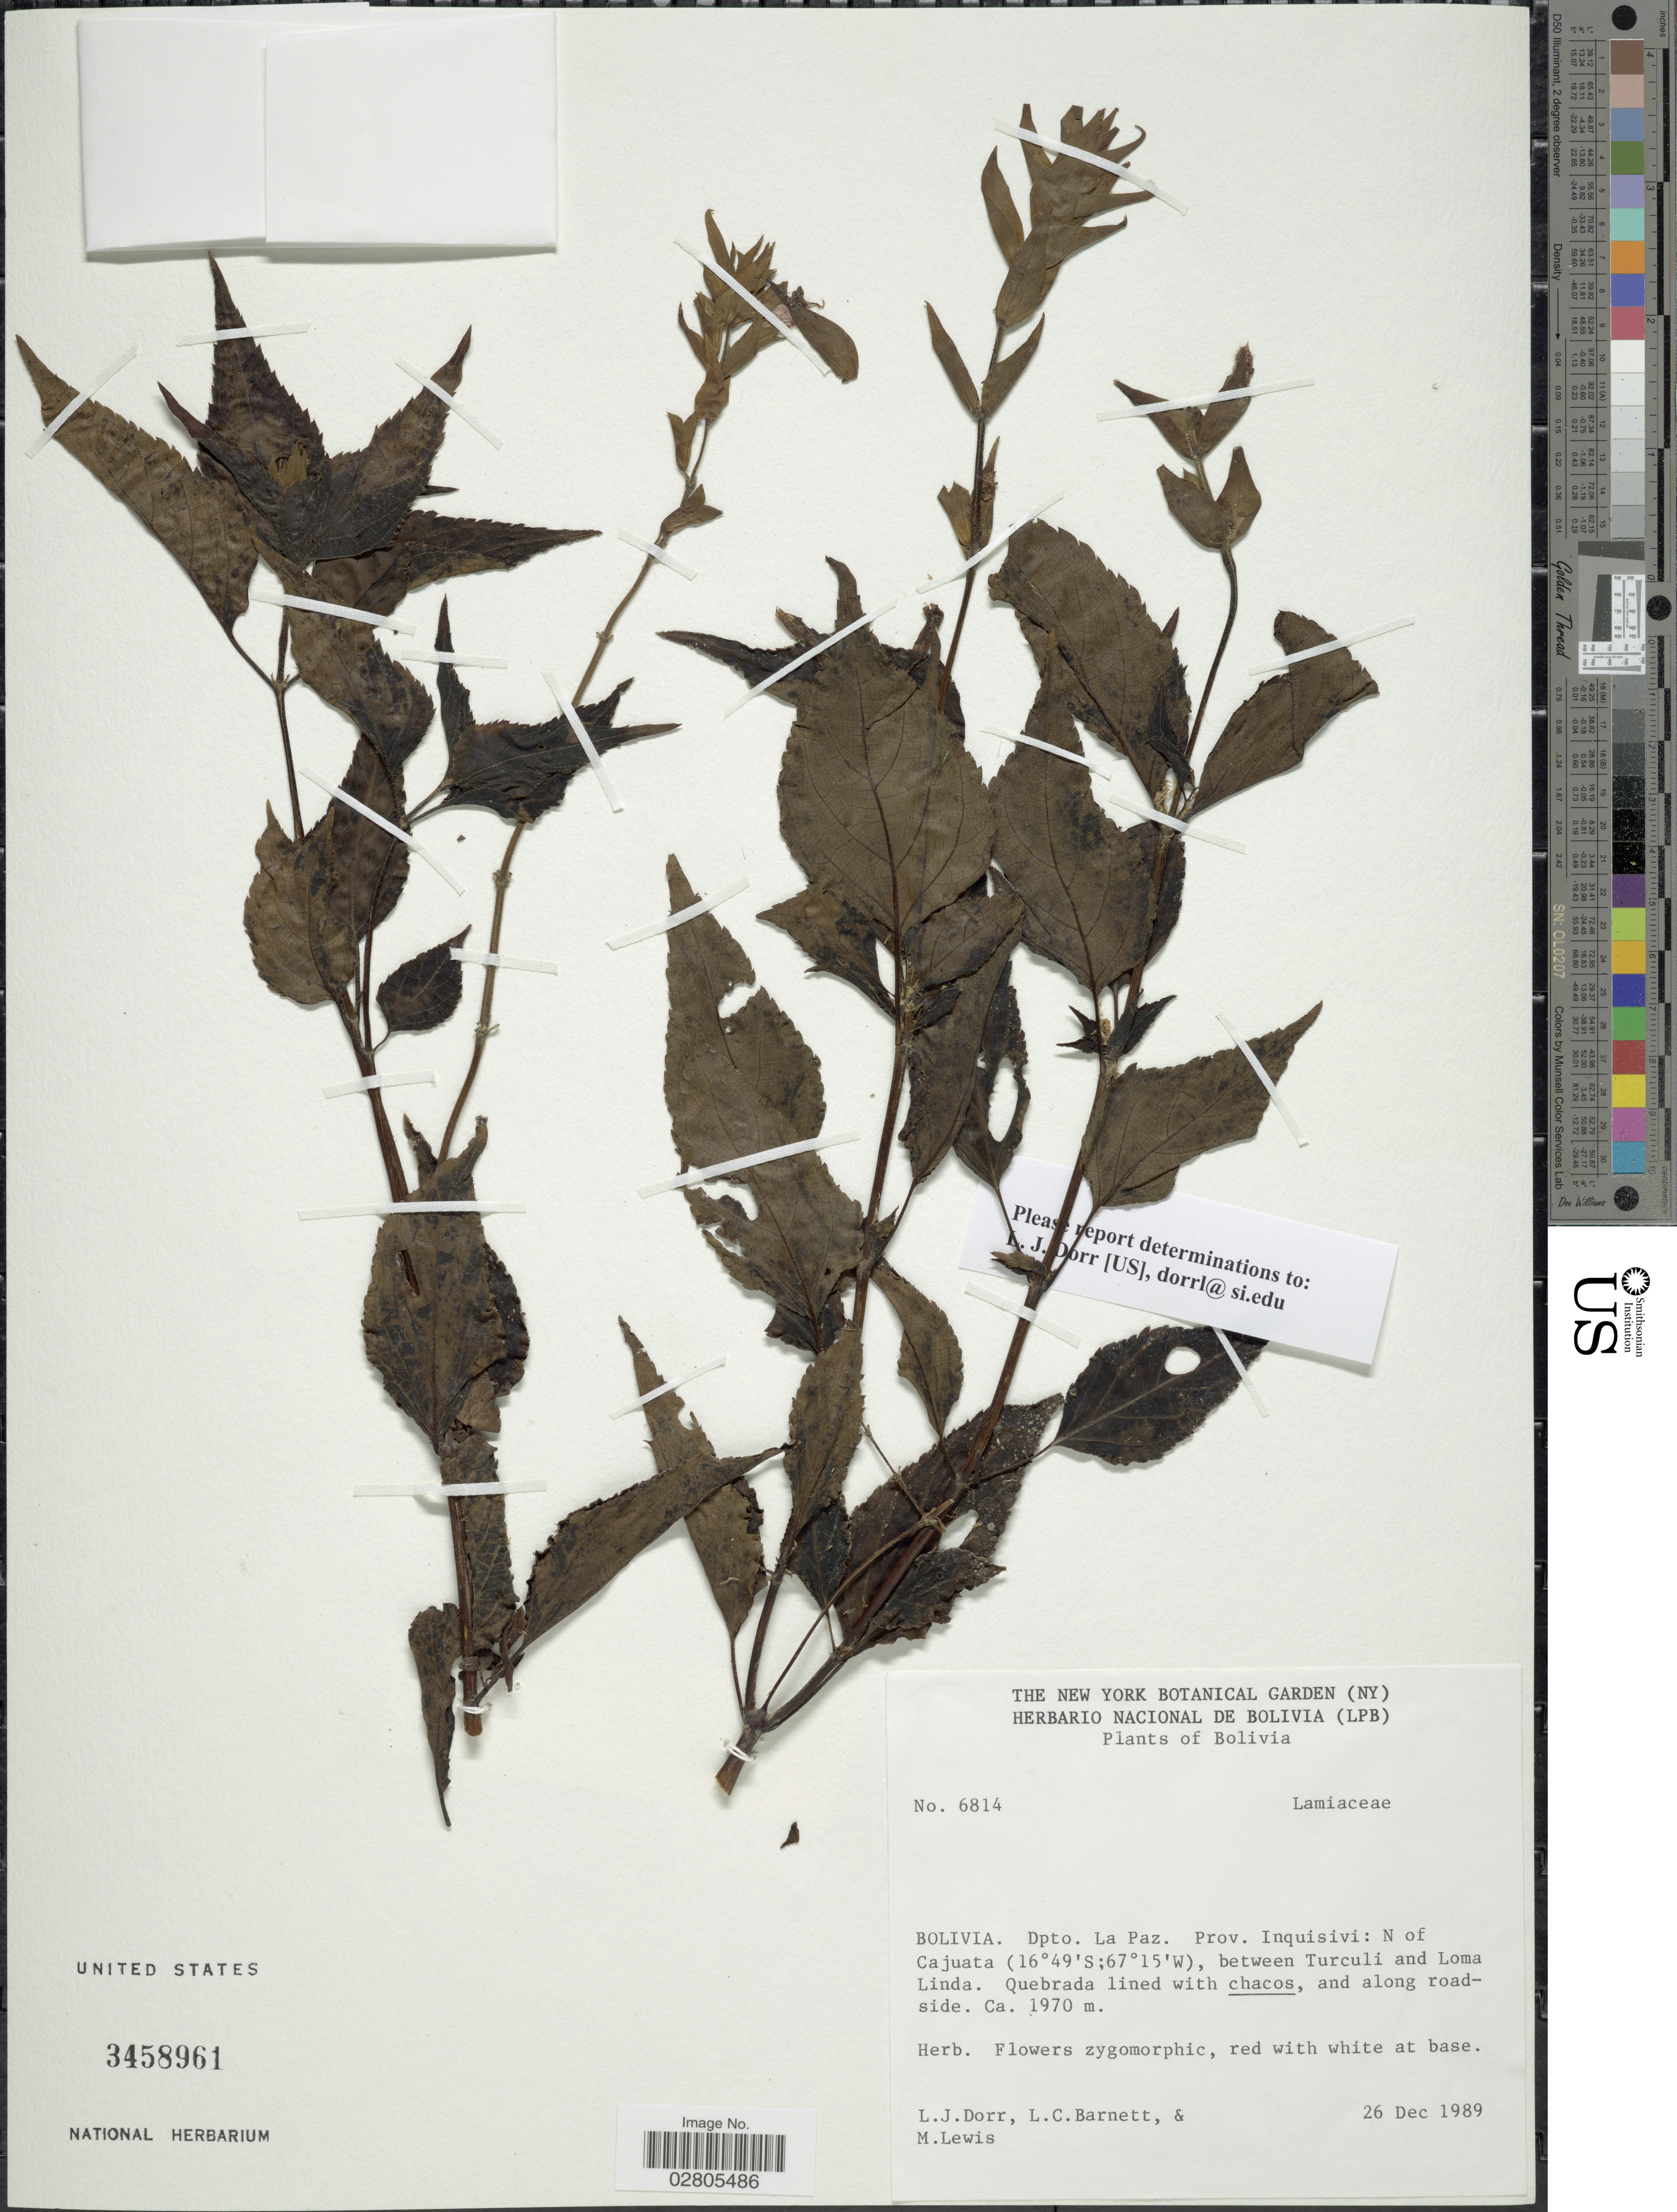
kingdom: Plantae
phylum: Tracheophyta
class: Magnoliopsida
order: Lamiales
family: Lamiaceae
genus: Salvia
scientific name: Salvia sp.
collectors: L. J. Dorr, L. C. Barnett & M. Lewis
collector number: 6814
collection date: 1989-12-26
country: Bolivia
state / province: La Paz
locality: Dpto. La Paz. Prov. Inquisivi: N of Cajuata, between Turculi and Loma Linda.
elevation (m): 1970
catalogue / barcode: US 3458961